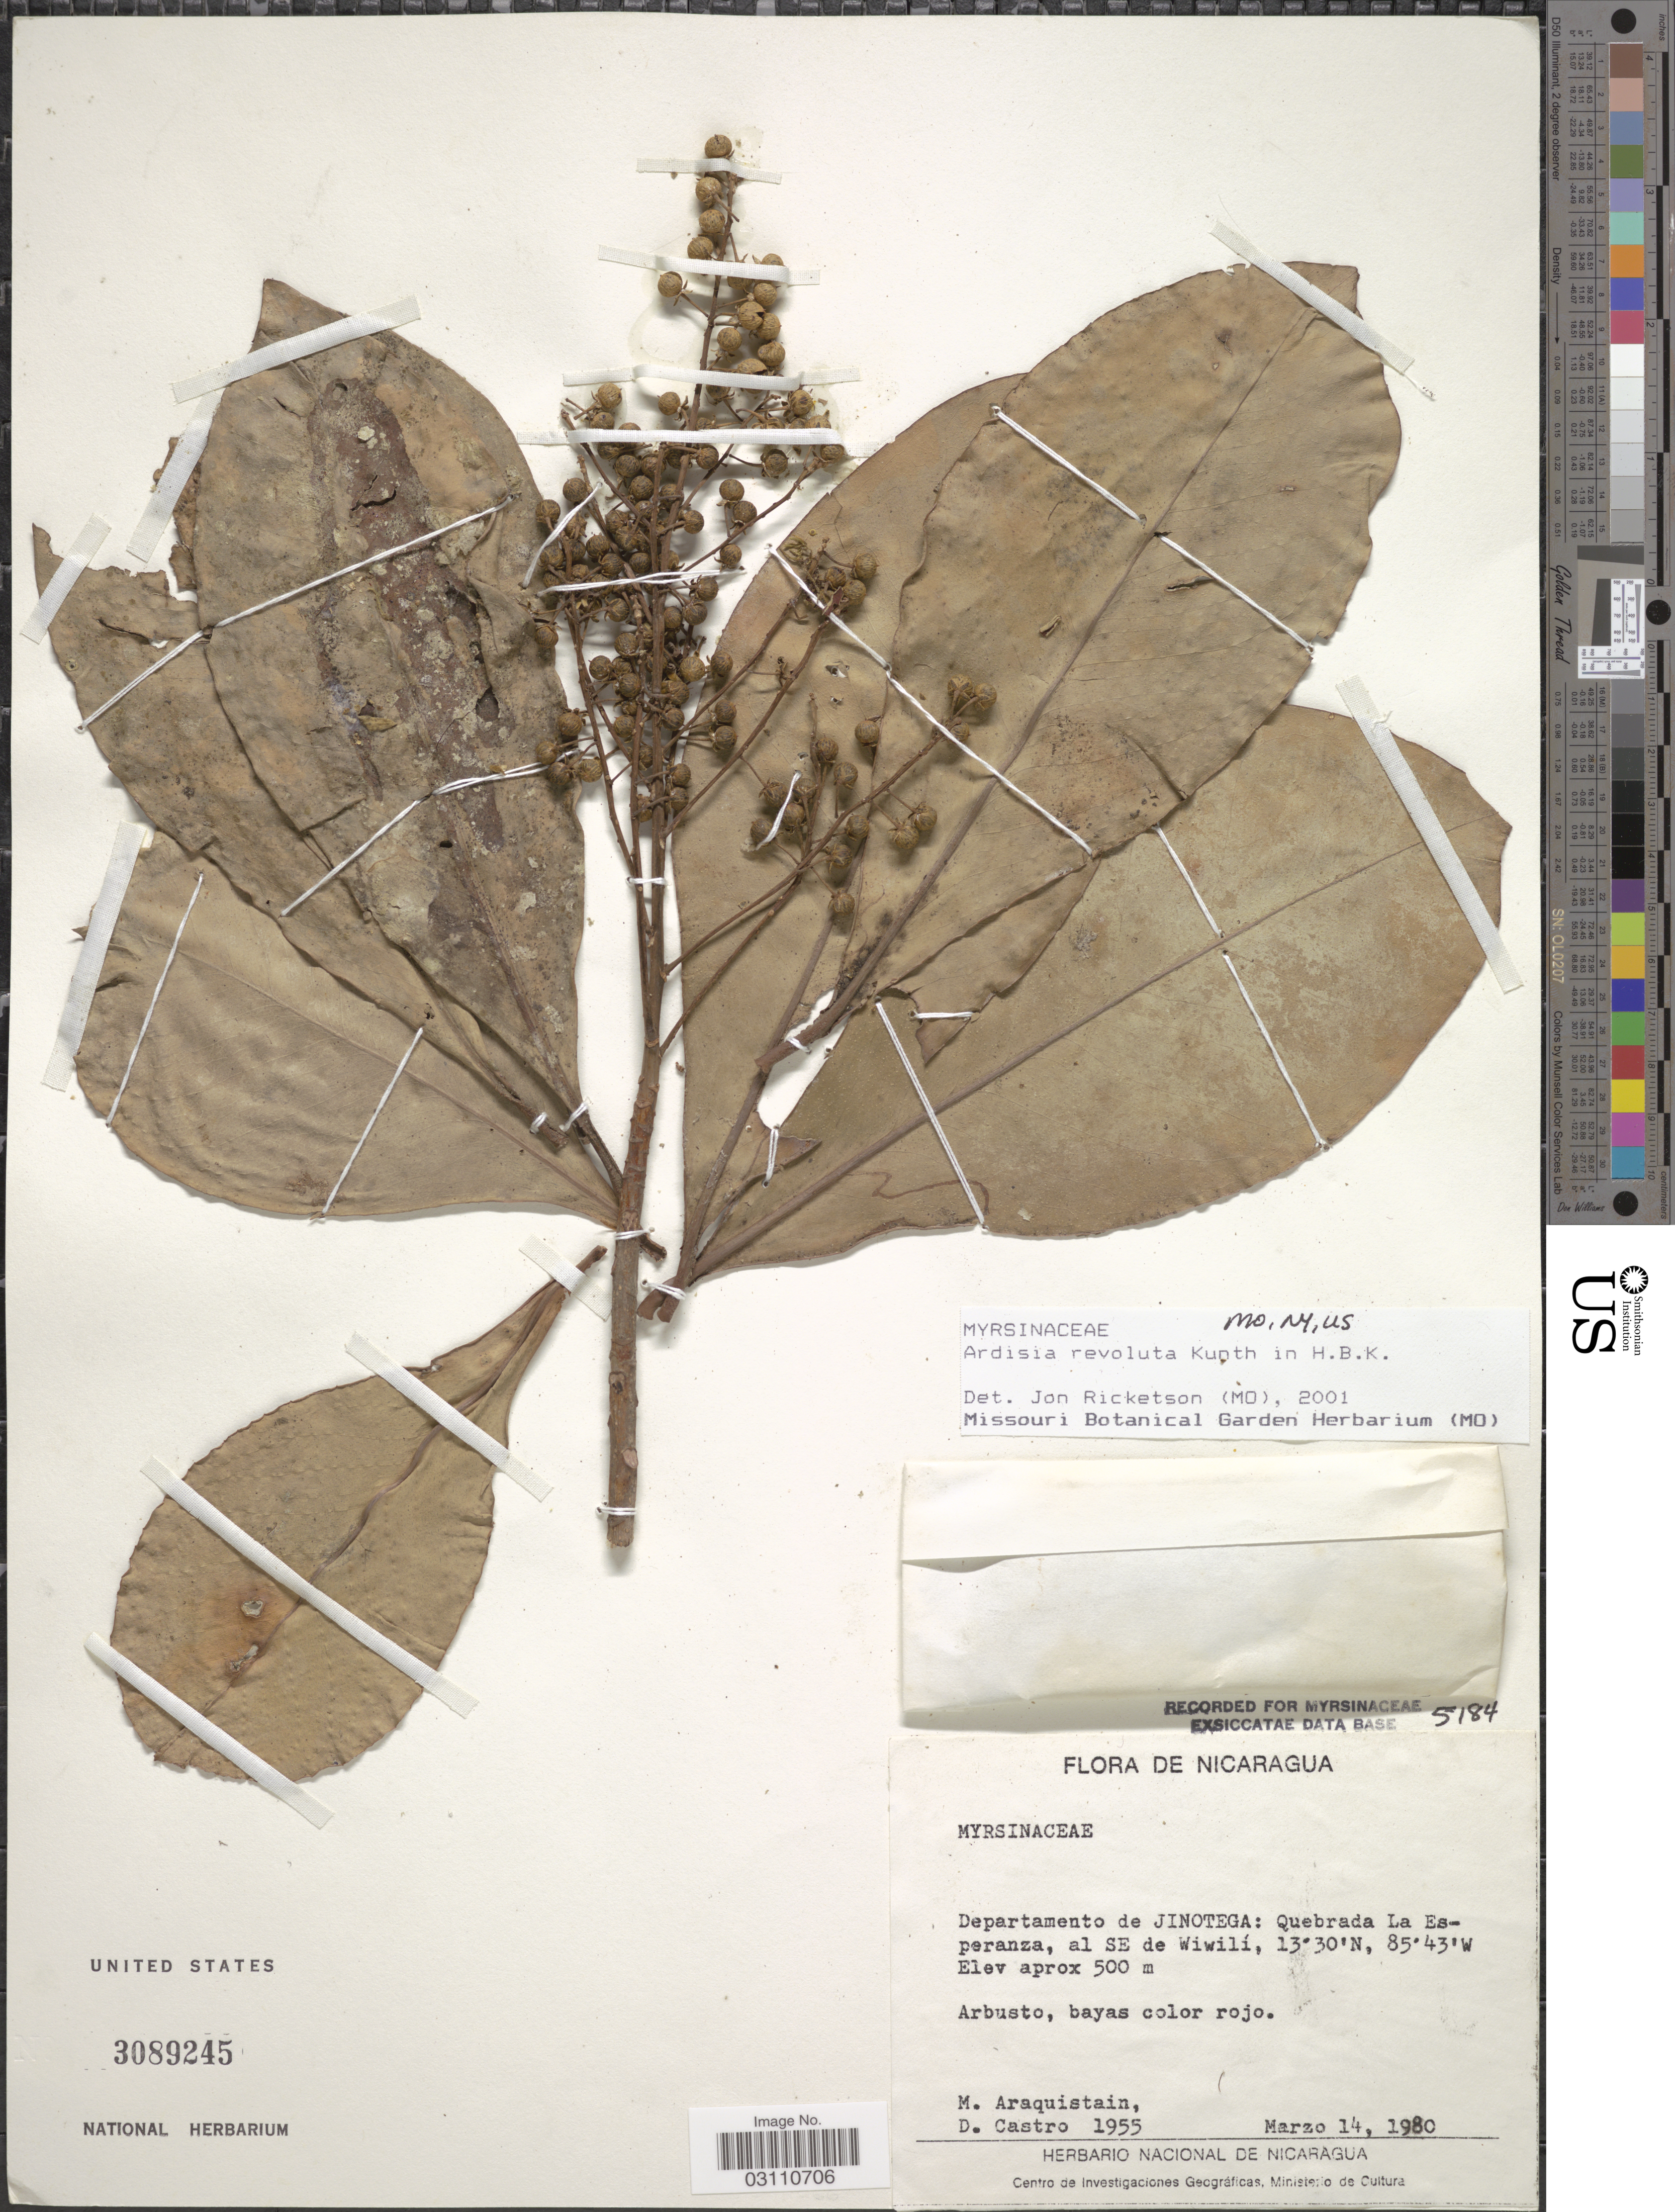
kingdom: Plantae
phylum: Tracheophyta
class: Magnoliopsida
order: Ericales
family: Primulaceae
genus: Ardisia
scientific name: Ardisia revoluta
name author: Kunth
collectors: M. Araquistain & D. Castro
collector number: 1955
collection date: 1980-03-14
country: Nicaragua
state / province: Jinotega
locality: Departamento de Jinotega: Quebrada La Esperanza, al SE de Wiwilí.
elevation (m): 500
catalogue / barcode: US 3089245